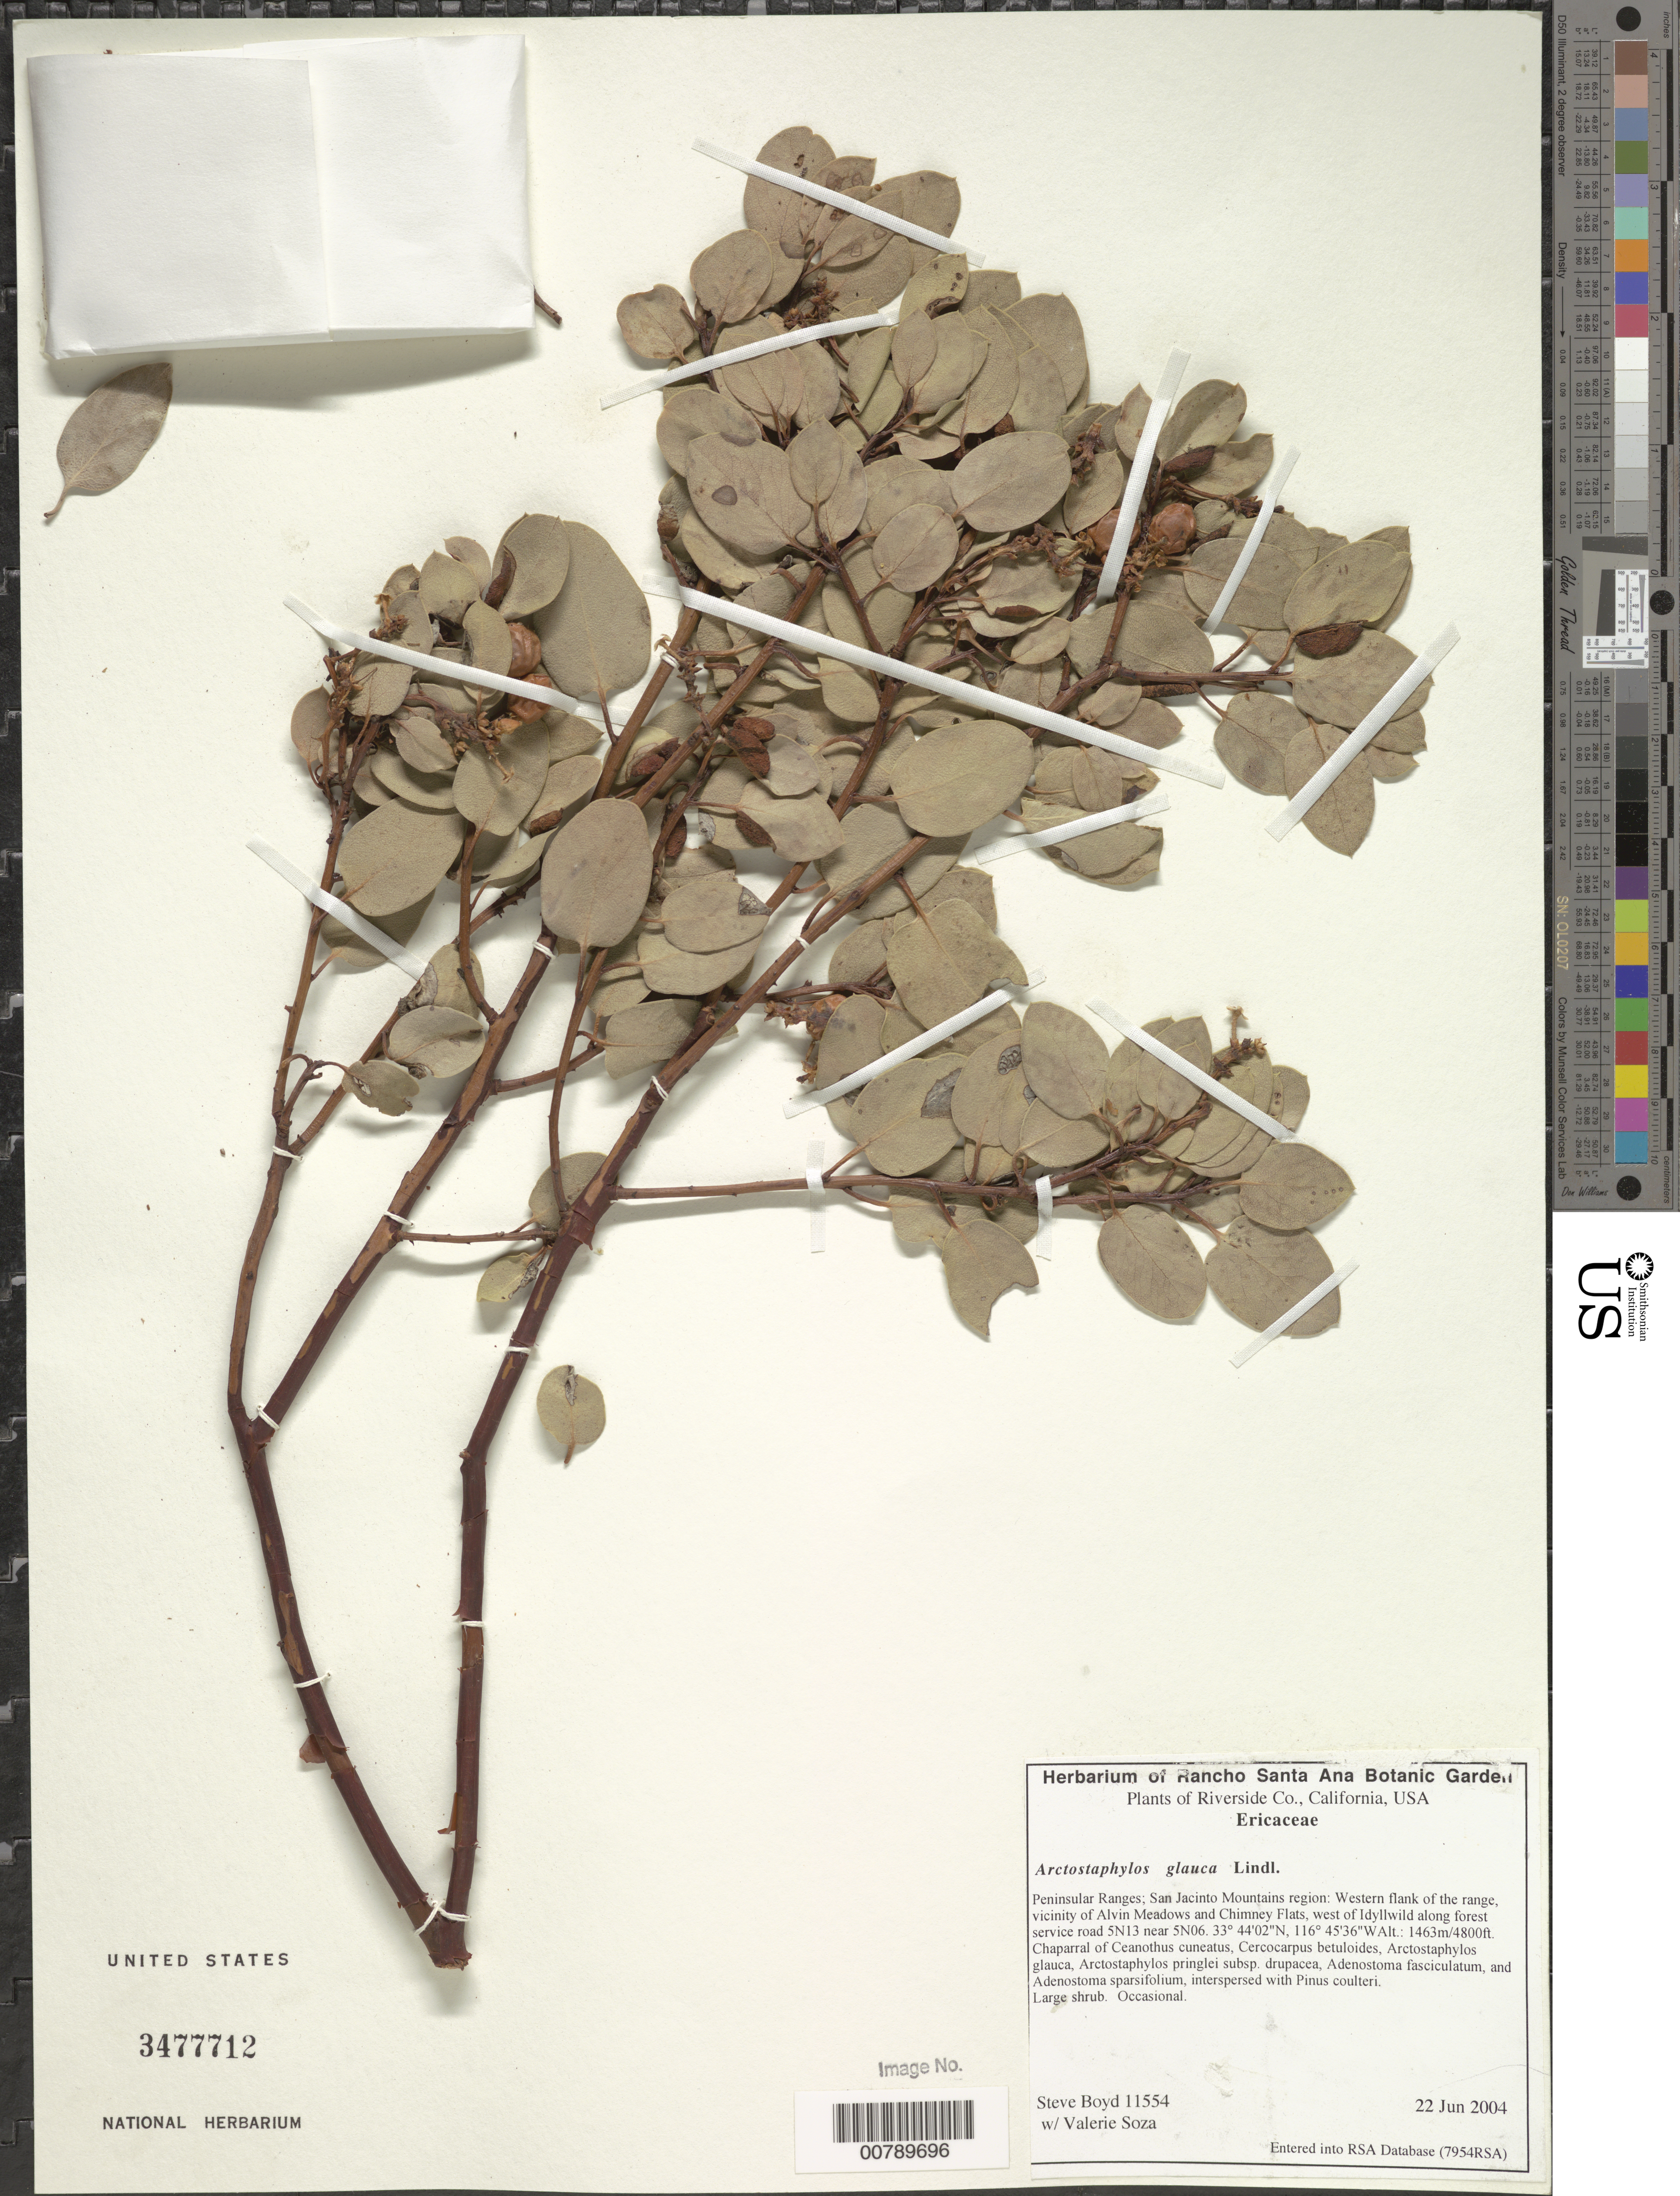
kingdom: Plantae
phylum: Tracheophyta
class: Magnoliopsida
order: Ericales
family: Ericaceae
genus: Arctostaphylos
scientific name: Arctostaphylos glauca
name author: Lindl.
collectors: S. Boyd & V. Soza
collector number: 11554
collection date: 2004-06-22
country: United States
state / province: California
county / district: Riverside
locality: Riverside Co., Peninsular Ranges: San Jacinto Mountains region: Western flank of the range, vicinity of Alvin Meadows and Chimney Flats, west of Idyllwild along forest service road 5N13 near 5N06.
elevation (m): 1463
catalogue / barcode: US 3477712